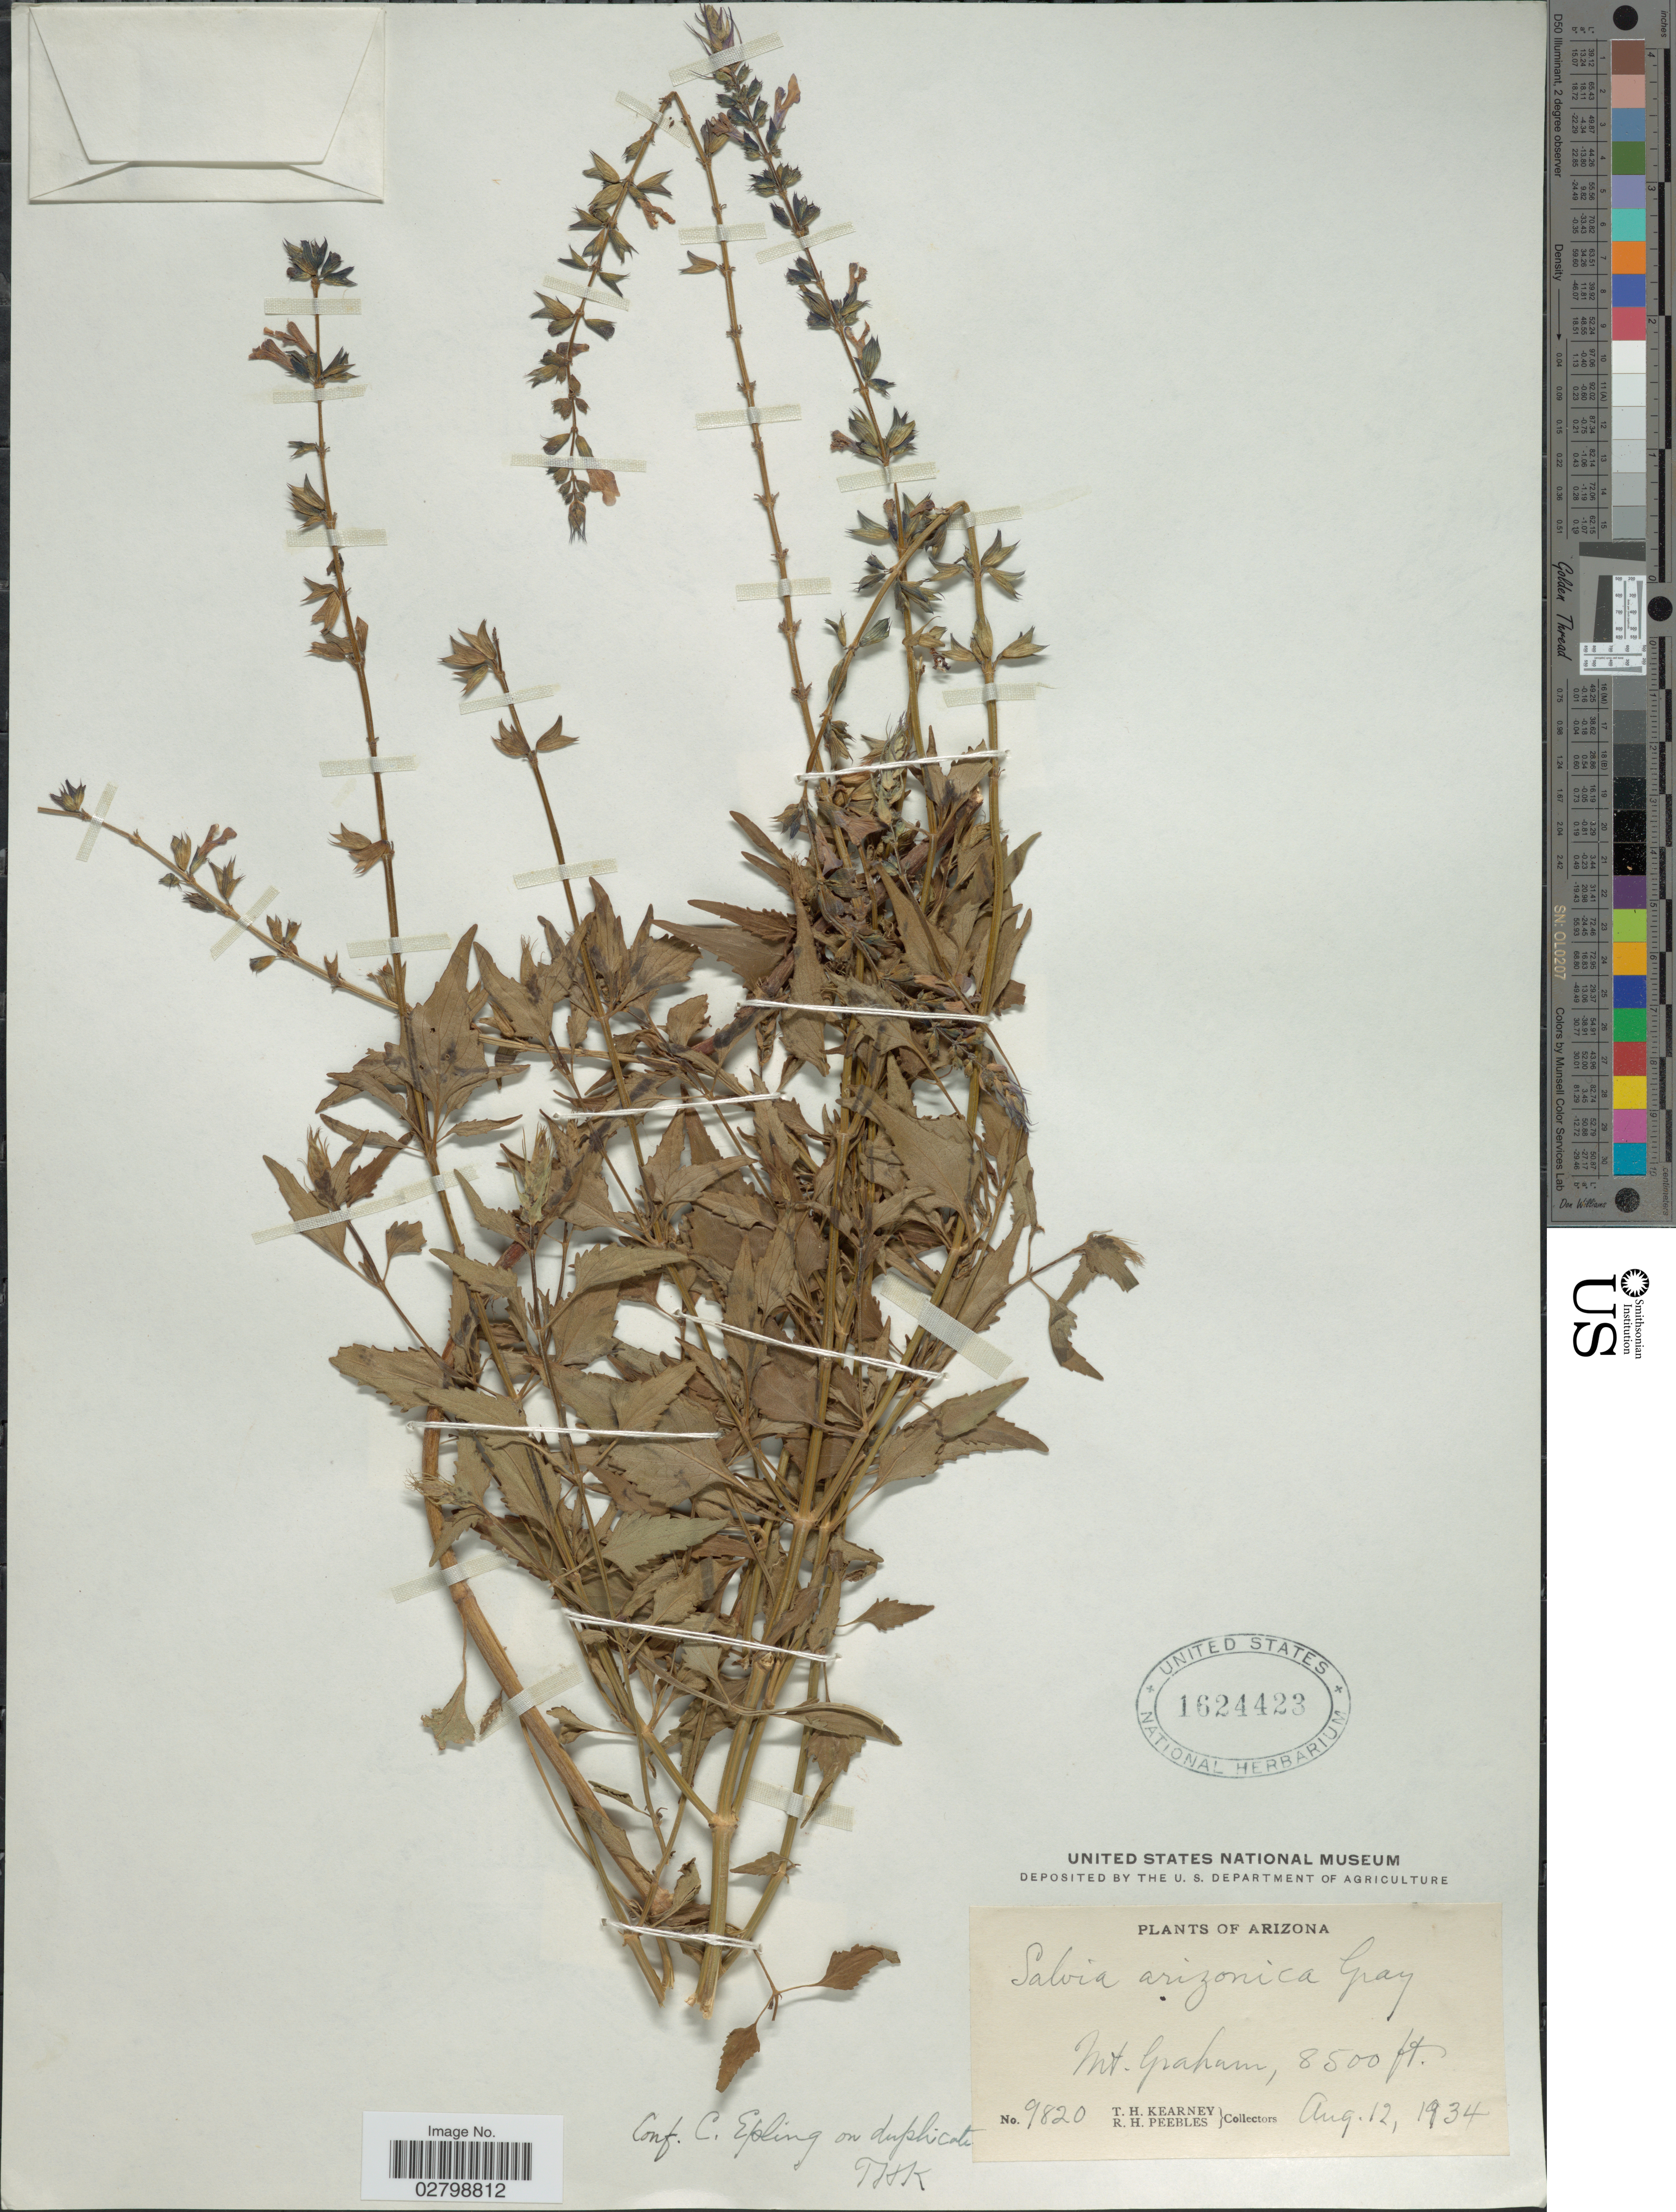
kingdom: Plantae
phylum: Tracheophyta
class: Magnoliopsida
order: Lamiales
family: Lamiaceae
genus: Salvia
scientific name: Salvia arizonica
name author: A. Gray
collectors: T. H. Kearney & R. H. Peebles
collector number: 9820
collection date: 1934-08-12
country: United States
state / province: Arizona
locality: Mt. Graham.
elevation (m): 2591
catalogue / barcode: US 1624423